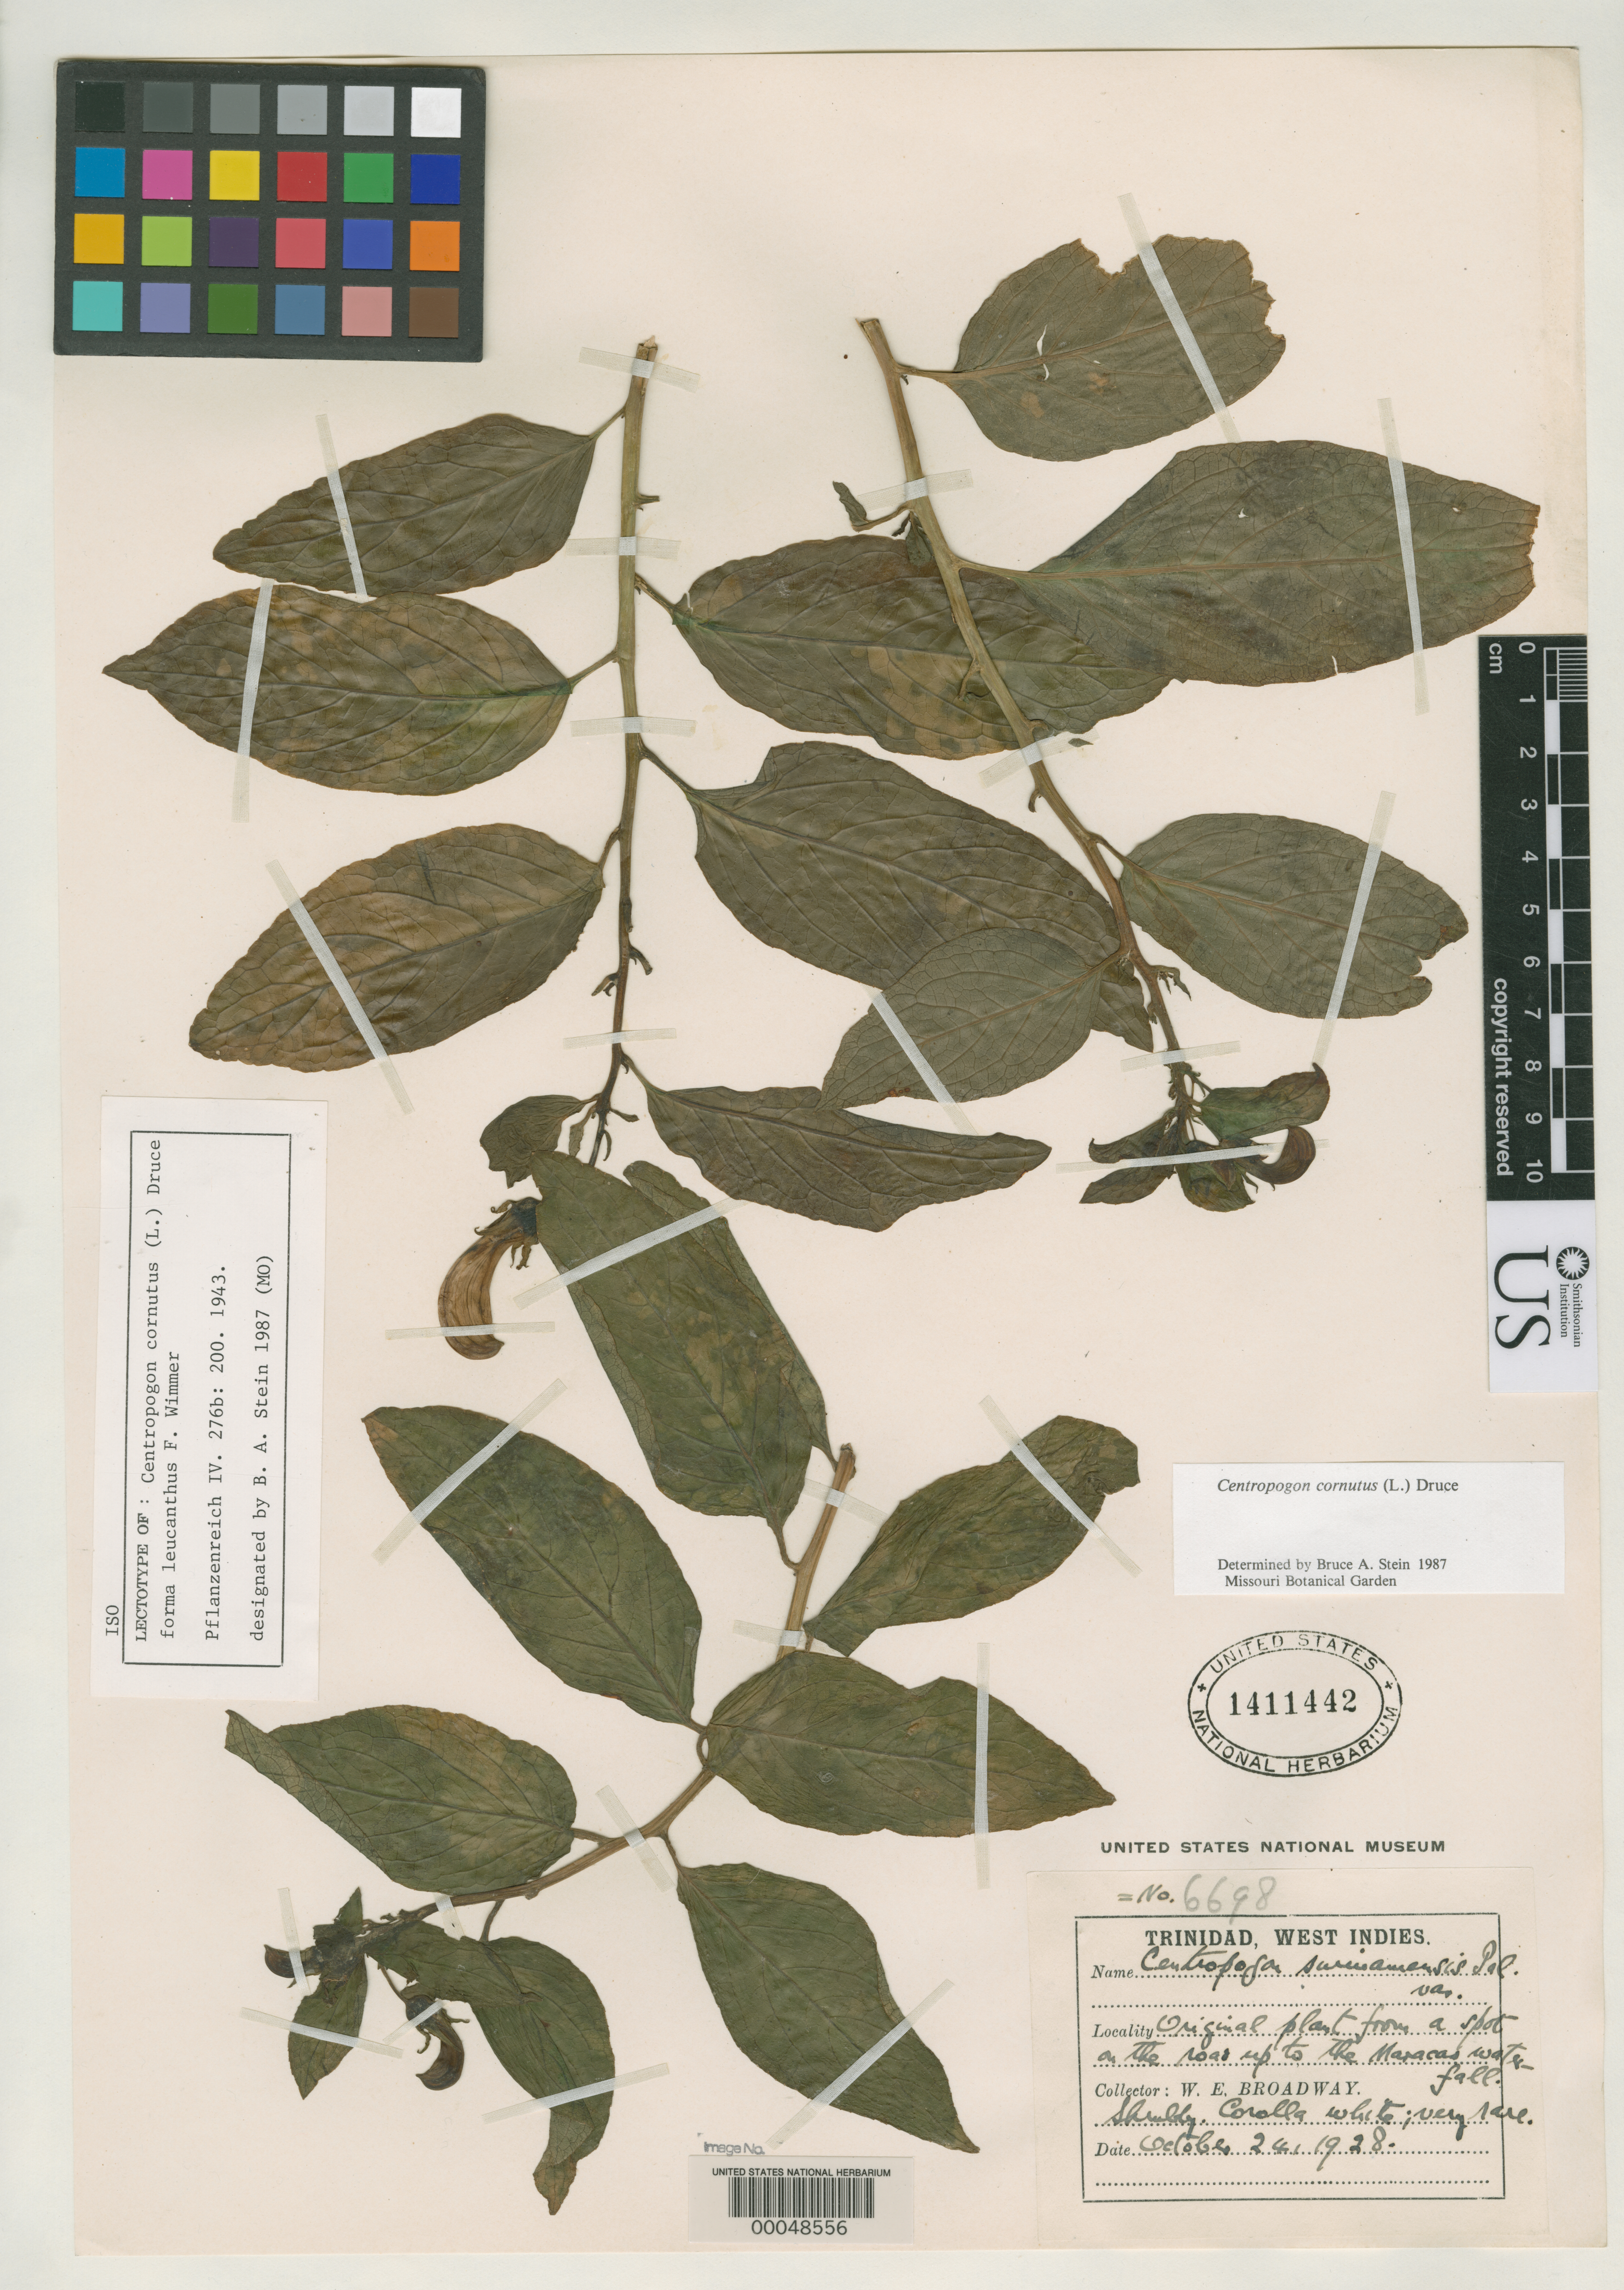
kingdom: Plantae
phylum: Tracheophyta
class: Magnoliopsida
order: Asterales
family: Campanulaceae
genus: Centropogon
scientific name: Centropogon cornutus f. leucanthus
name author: E. Wimm. in Engl.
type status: Isolectotype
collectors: W. E. Broadway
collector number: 6698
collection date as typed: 24 Oct 1928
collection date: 1928-10-24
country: Trinidad and Tobago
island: Trinidad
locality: On the road to the Macaras Waterfall.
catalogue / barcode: US 1411442